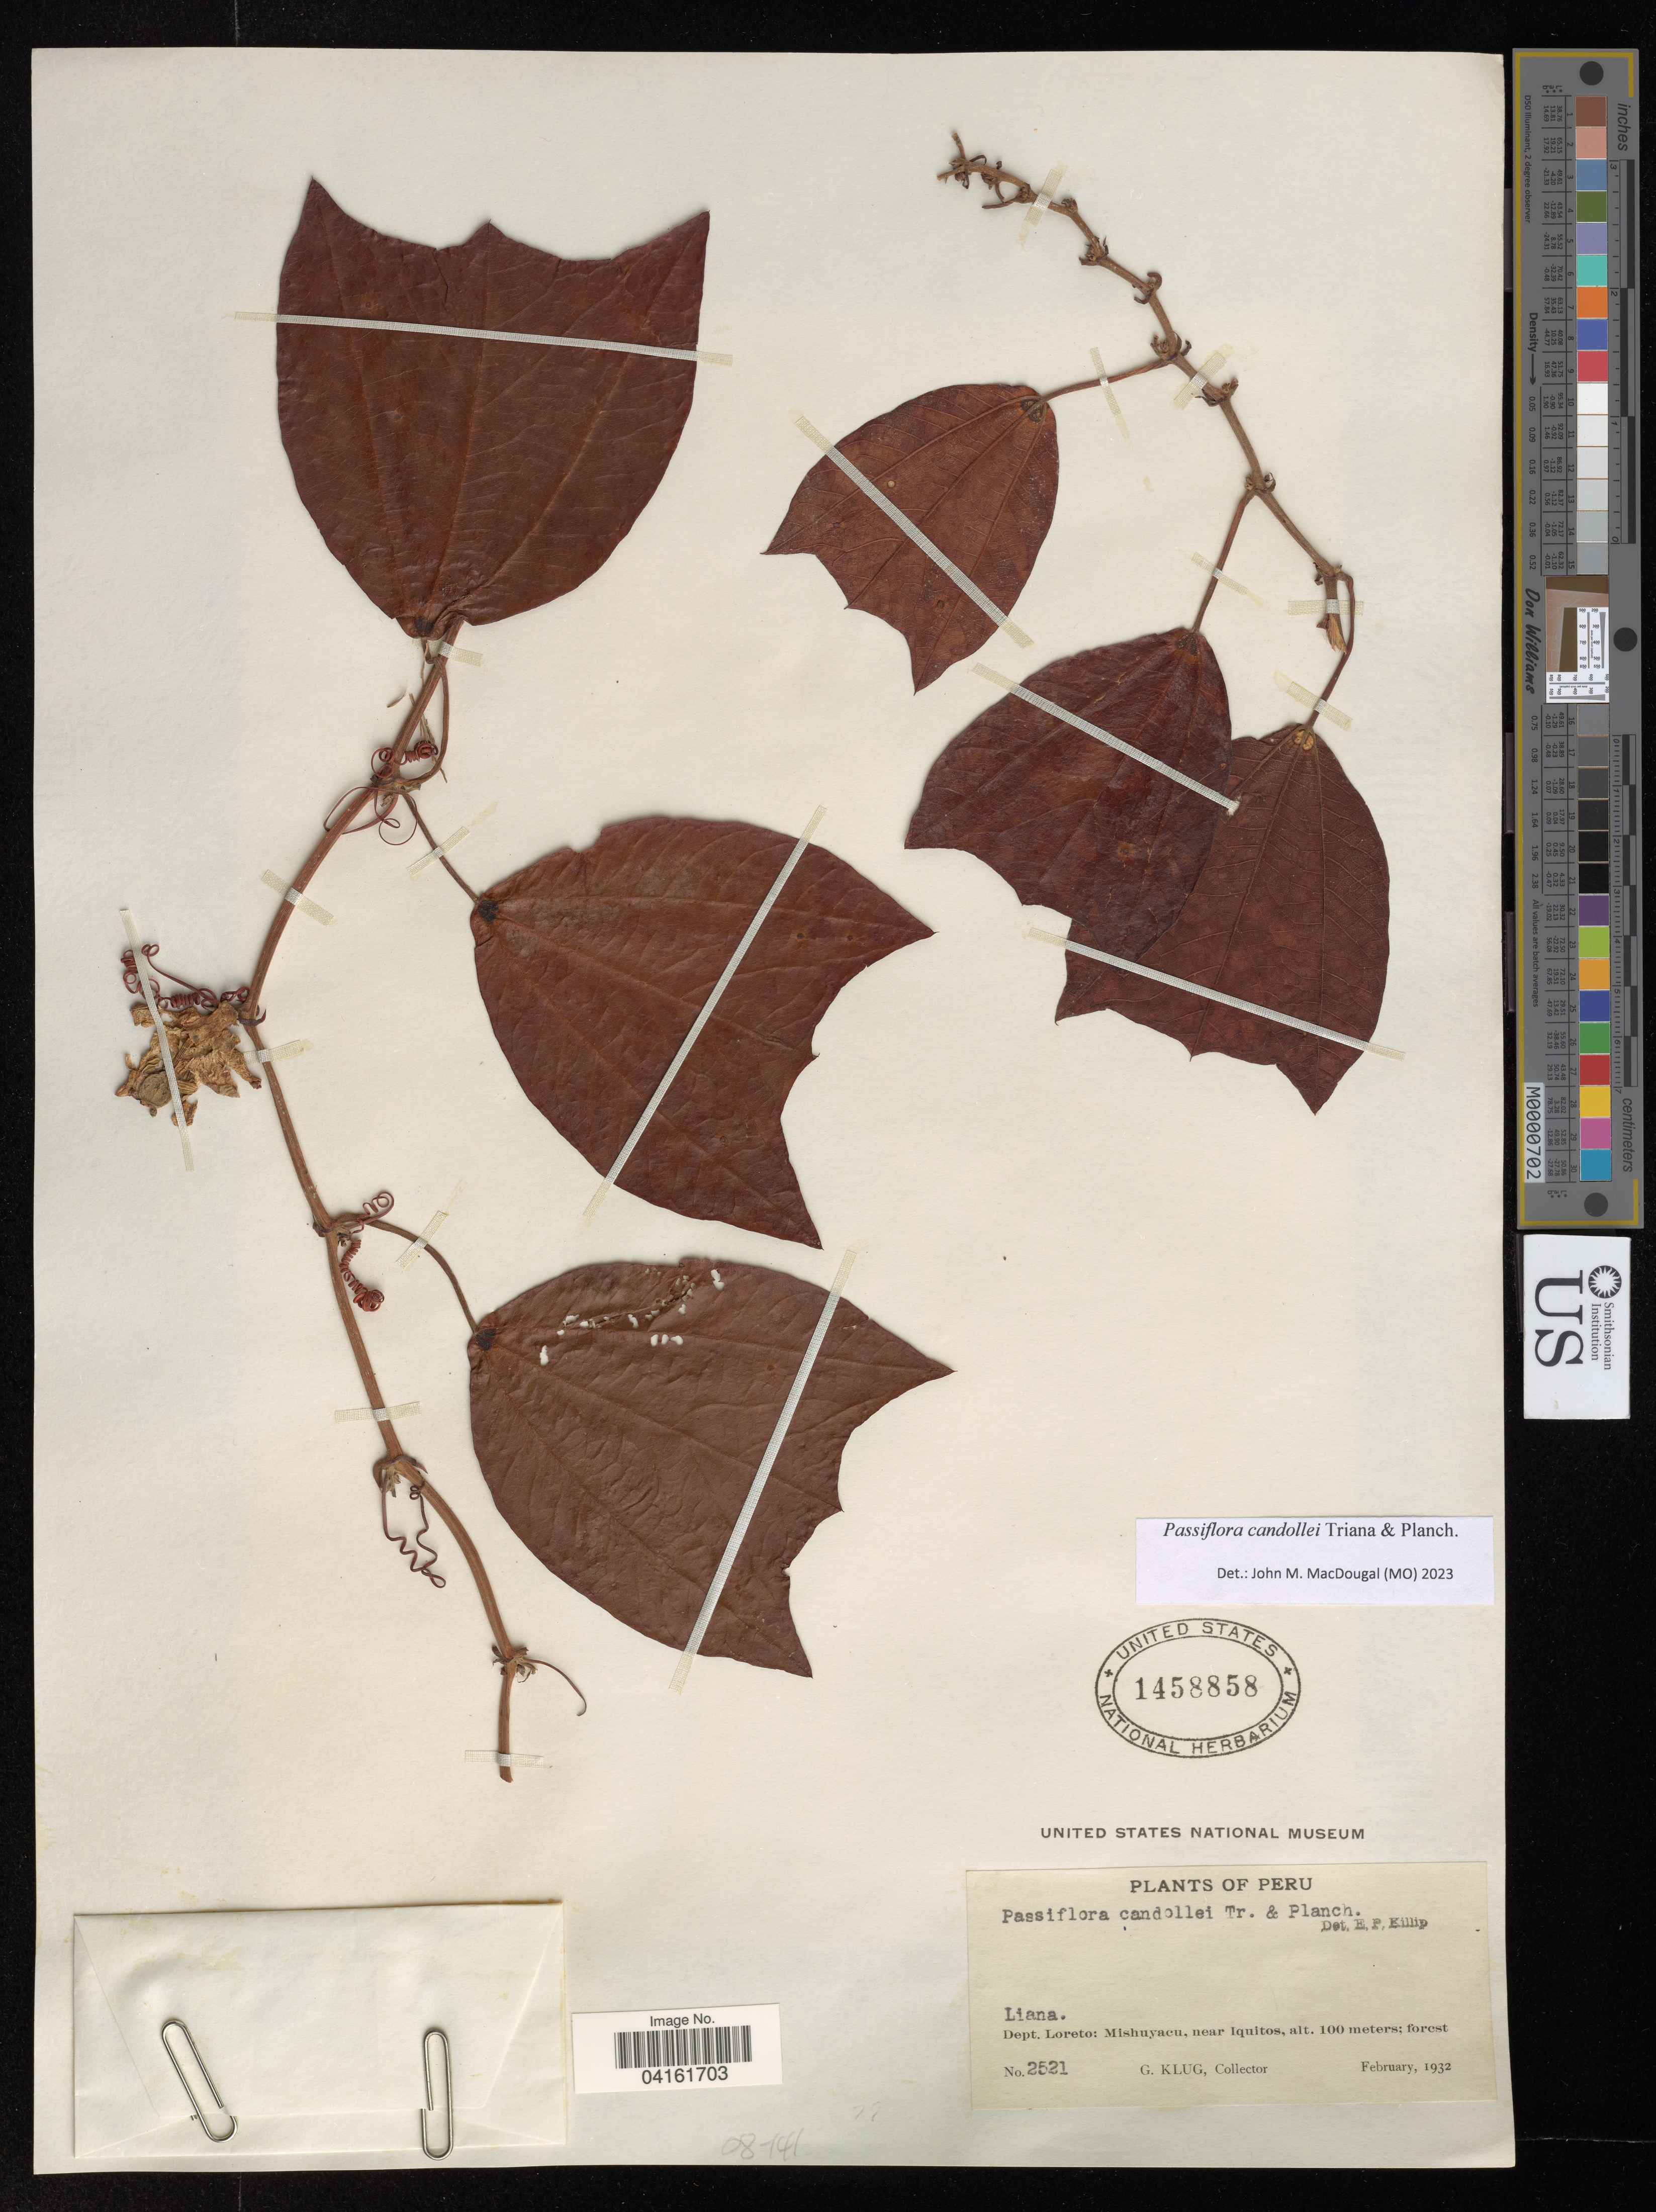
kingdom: Plantae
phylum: Tracheophyta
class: Magnoliopsida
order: Malpighiales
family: Passifloraceae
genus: Passiflora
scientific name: Passiflora candollei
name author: Triana & Planch.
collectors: G. Klug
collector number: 2521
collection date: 1932-02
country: Peru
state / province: Loreto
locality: Mishuyacu, near Iquitos.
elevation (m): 100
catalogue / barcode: US 1458858